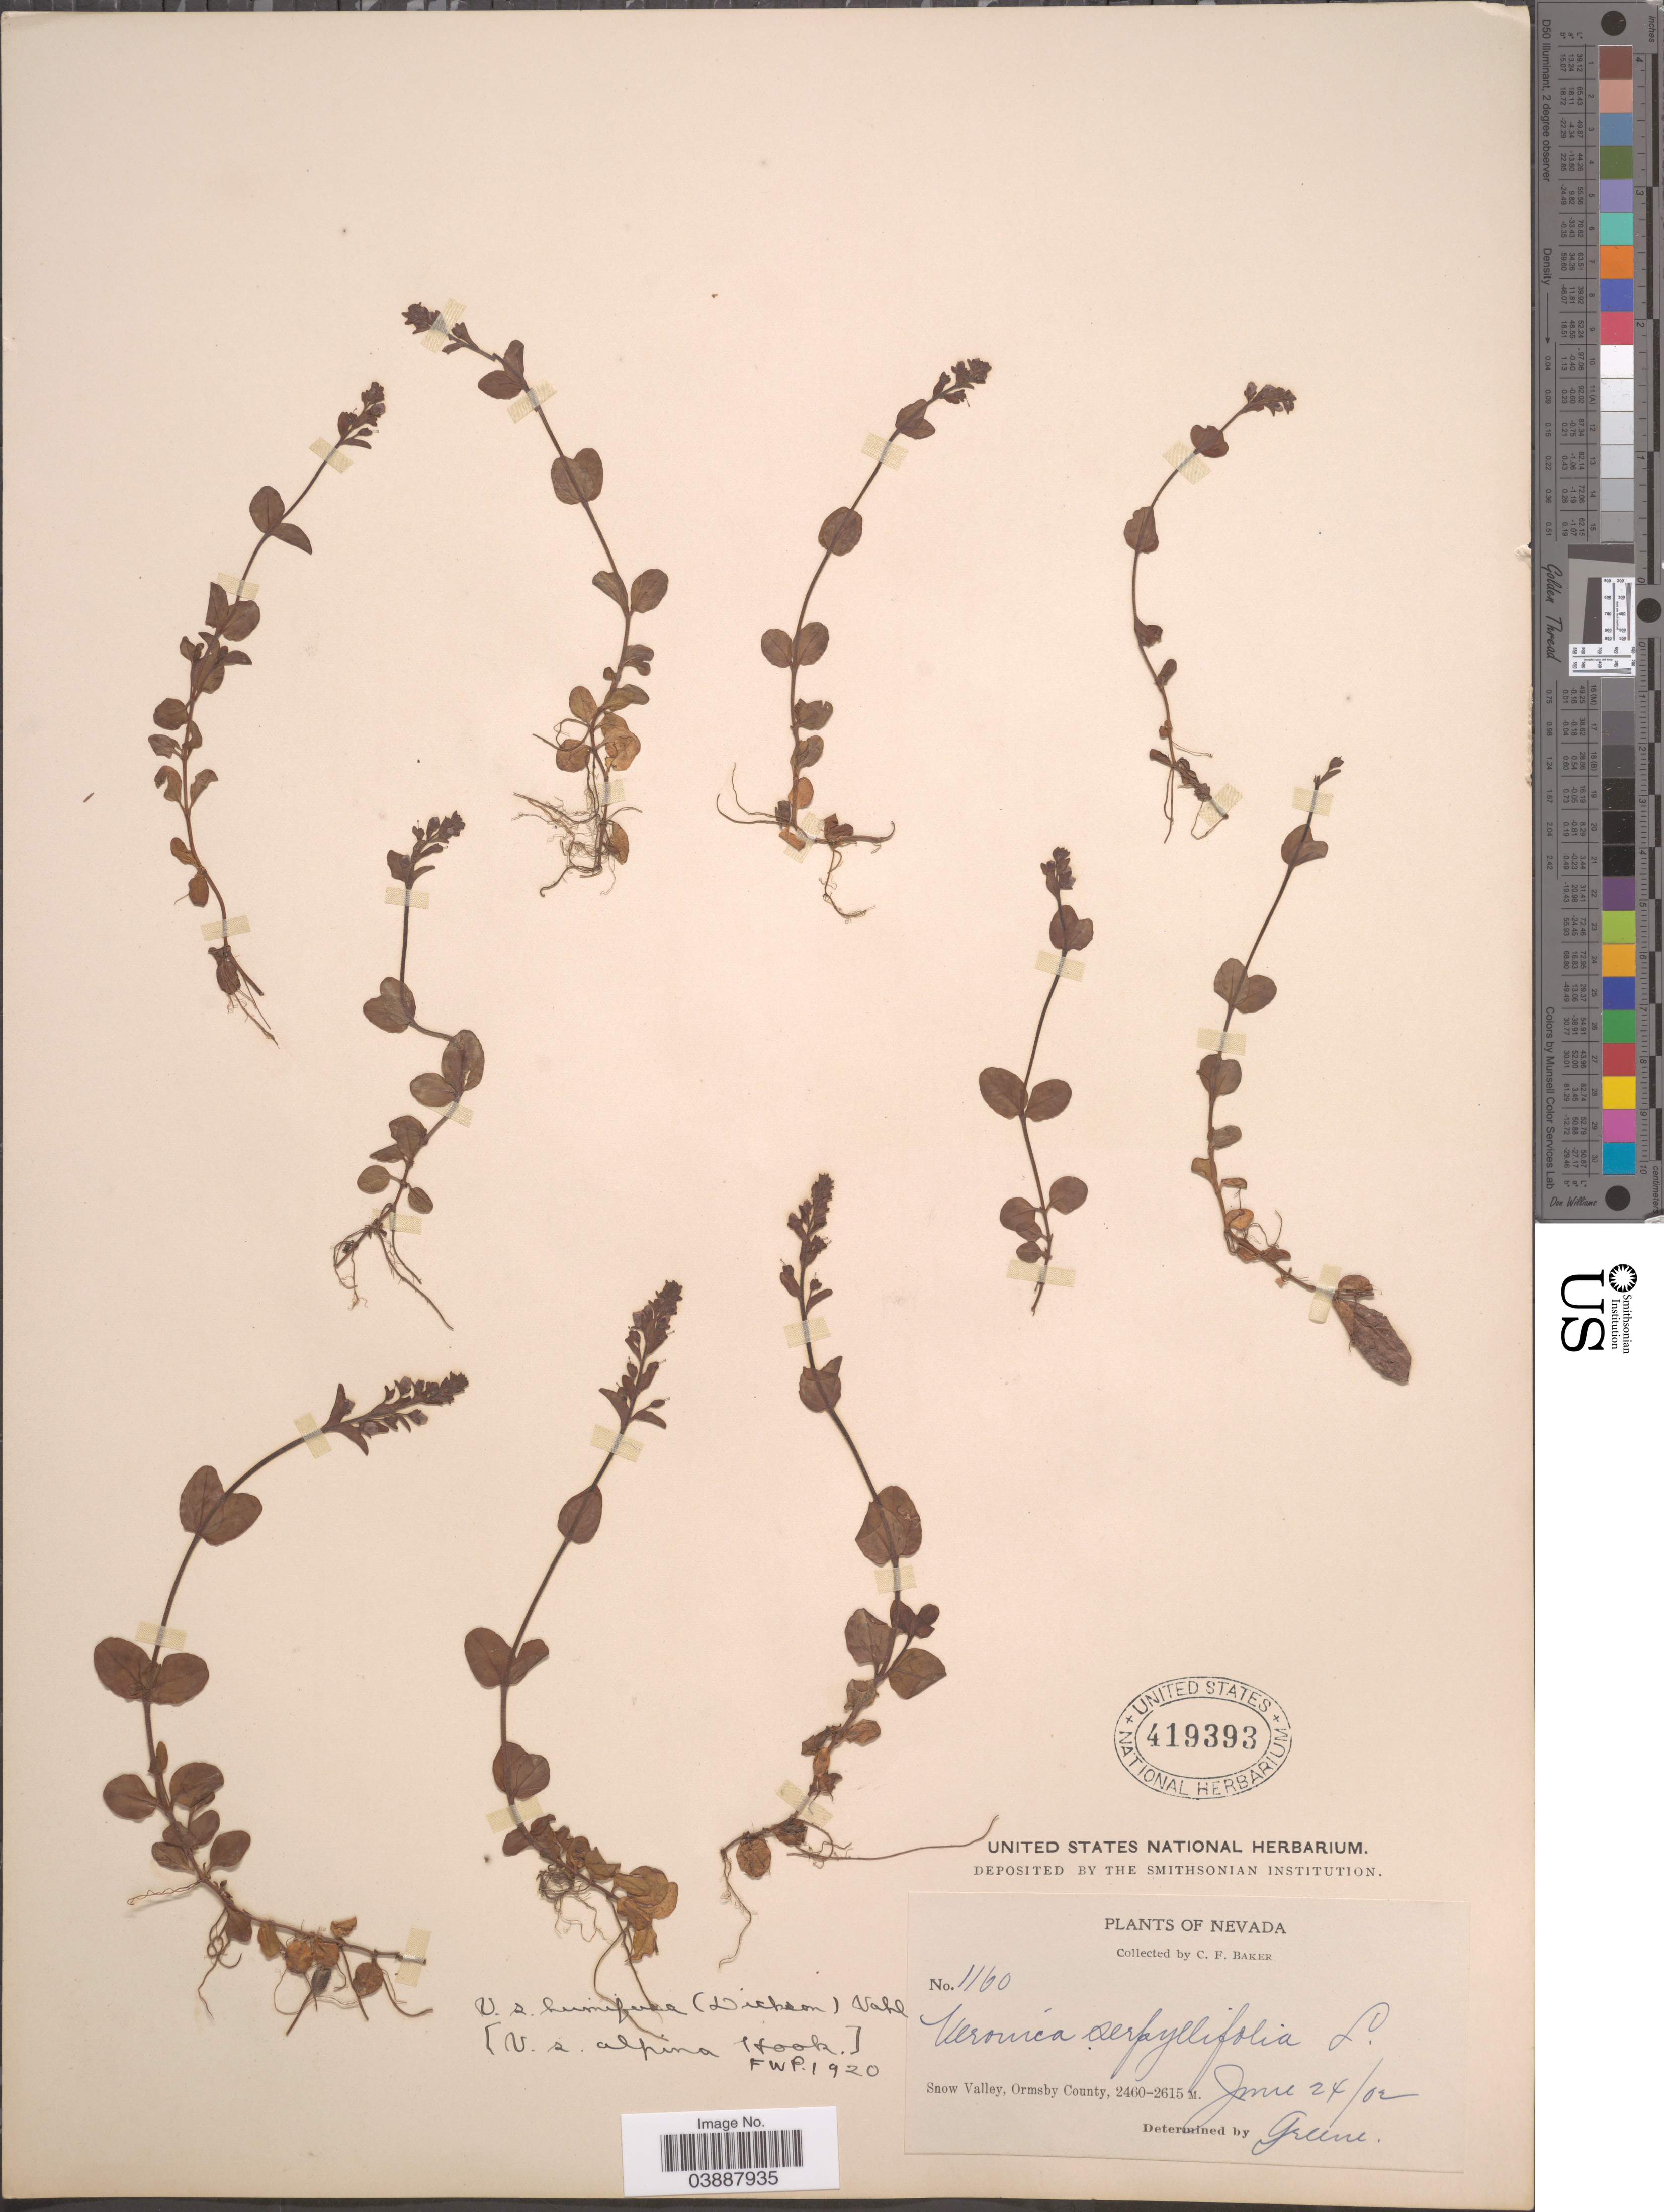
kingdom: Plantae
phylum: Tracheophyta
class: Magnoliopsida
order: Lamiales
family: Plantaginaceae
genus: Veronica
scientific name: Veronica serpyllifolia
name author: L.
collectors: C. F. Baker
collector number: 1160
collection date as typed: Transcribed d/m/y: 24/6/2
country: United States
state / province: Nevada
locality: Snow Valley, Ormsby County.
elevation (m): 2460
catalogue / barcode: US 419393